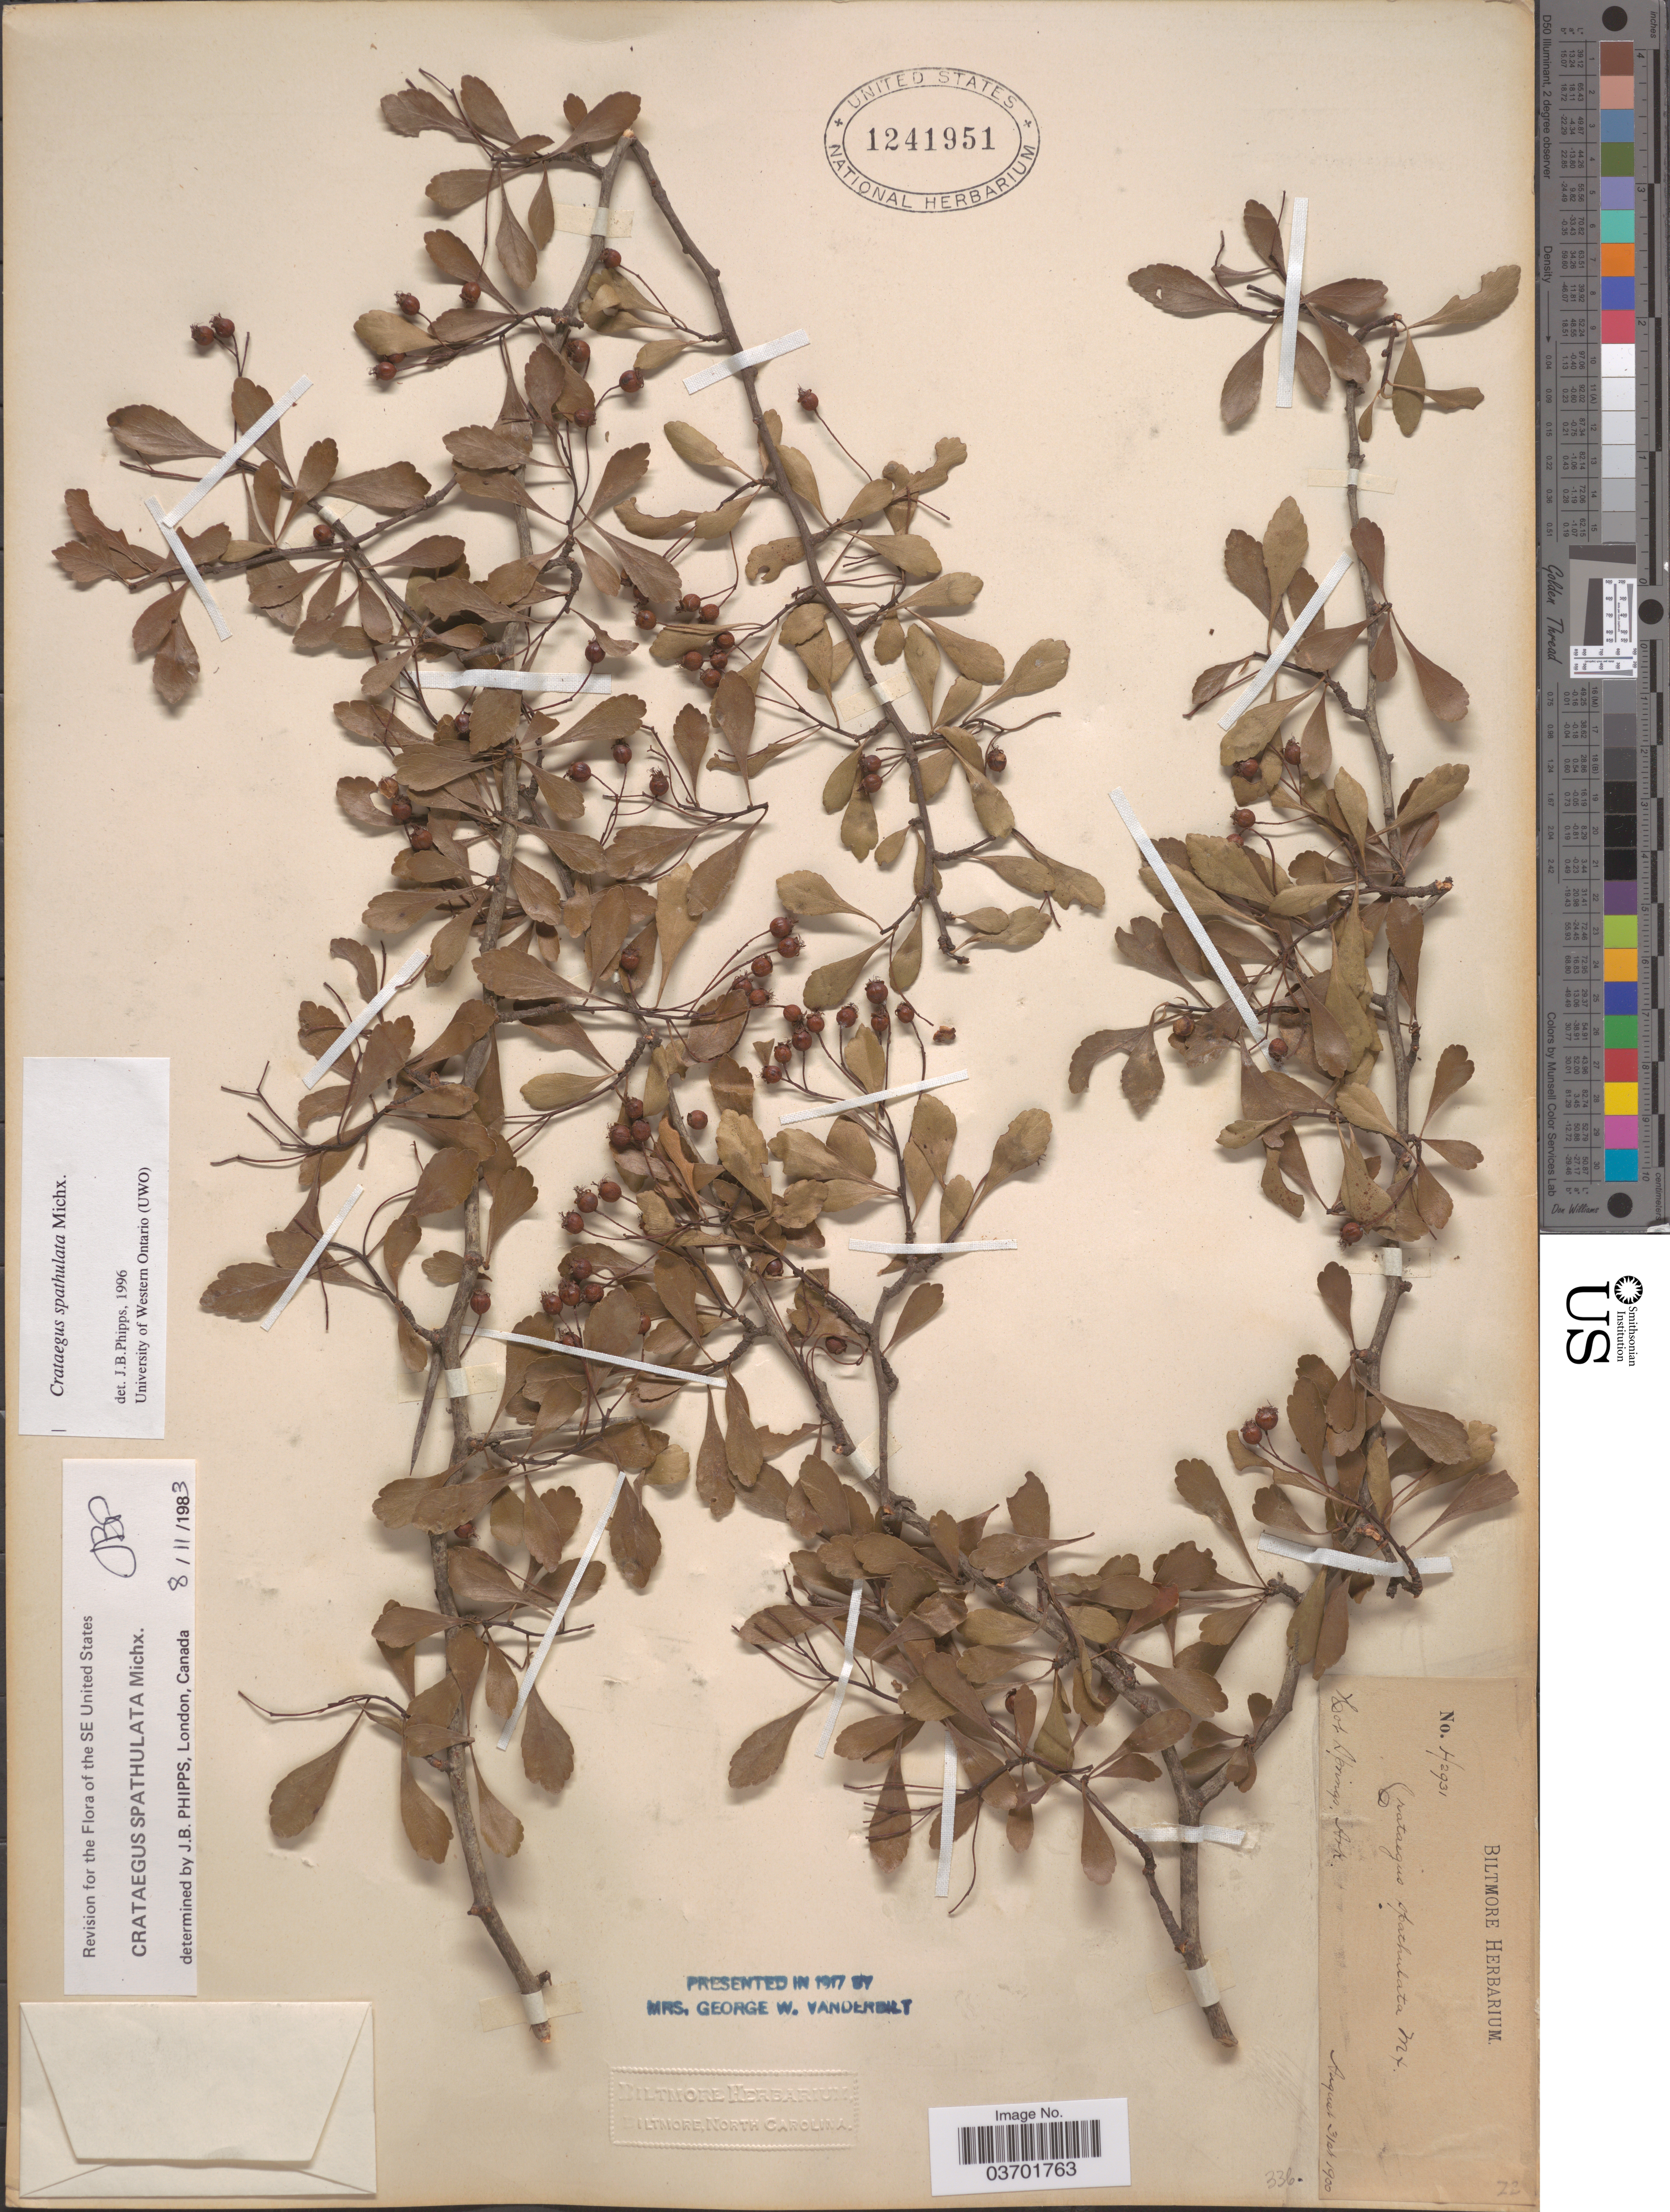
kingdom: Plantae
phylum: Tracheophyta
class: Magnoliopsida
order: Rosales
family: Rosaceae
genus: Crataegus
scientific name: Crataegus spathulata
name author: Michx.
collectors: ex herb. Biltmore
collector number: H2931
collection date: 1900-08-31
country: United States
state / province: Arkansas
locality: Hot Springs.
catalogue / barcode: US 1241951